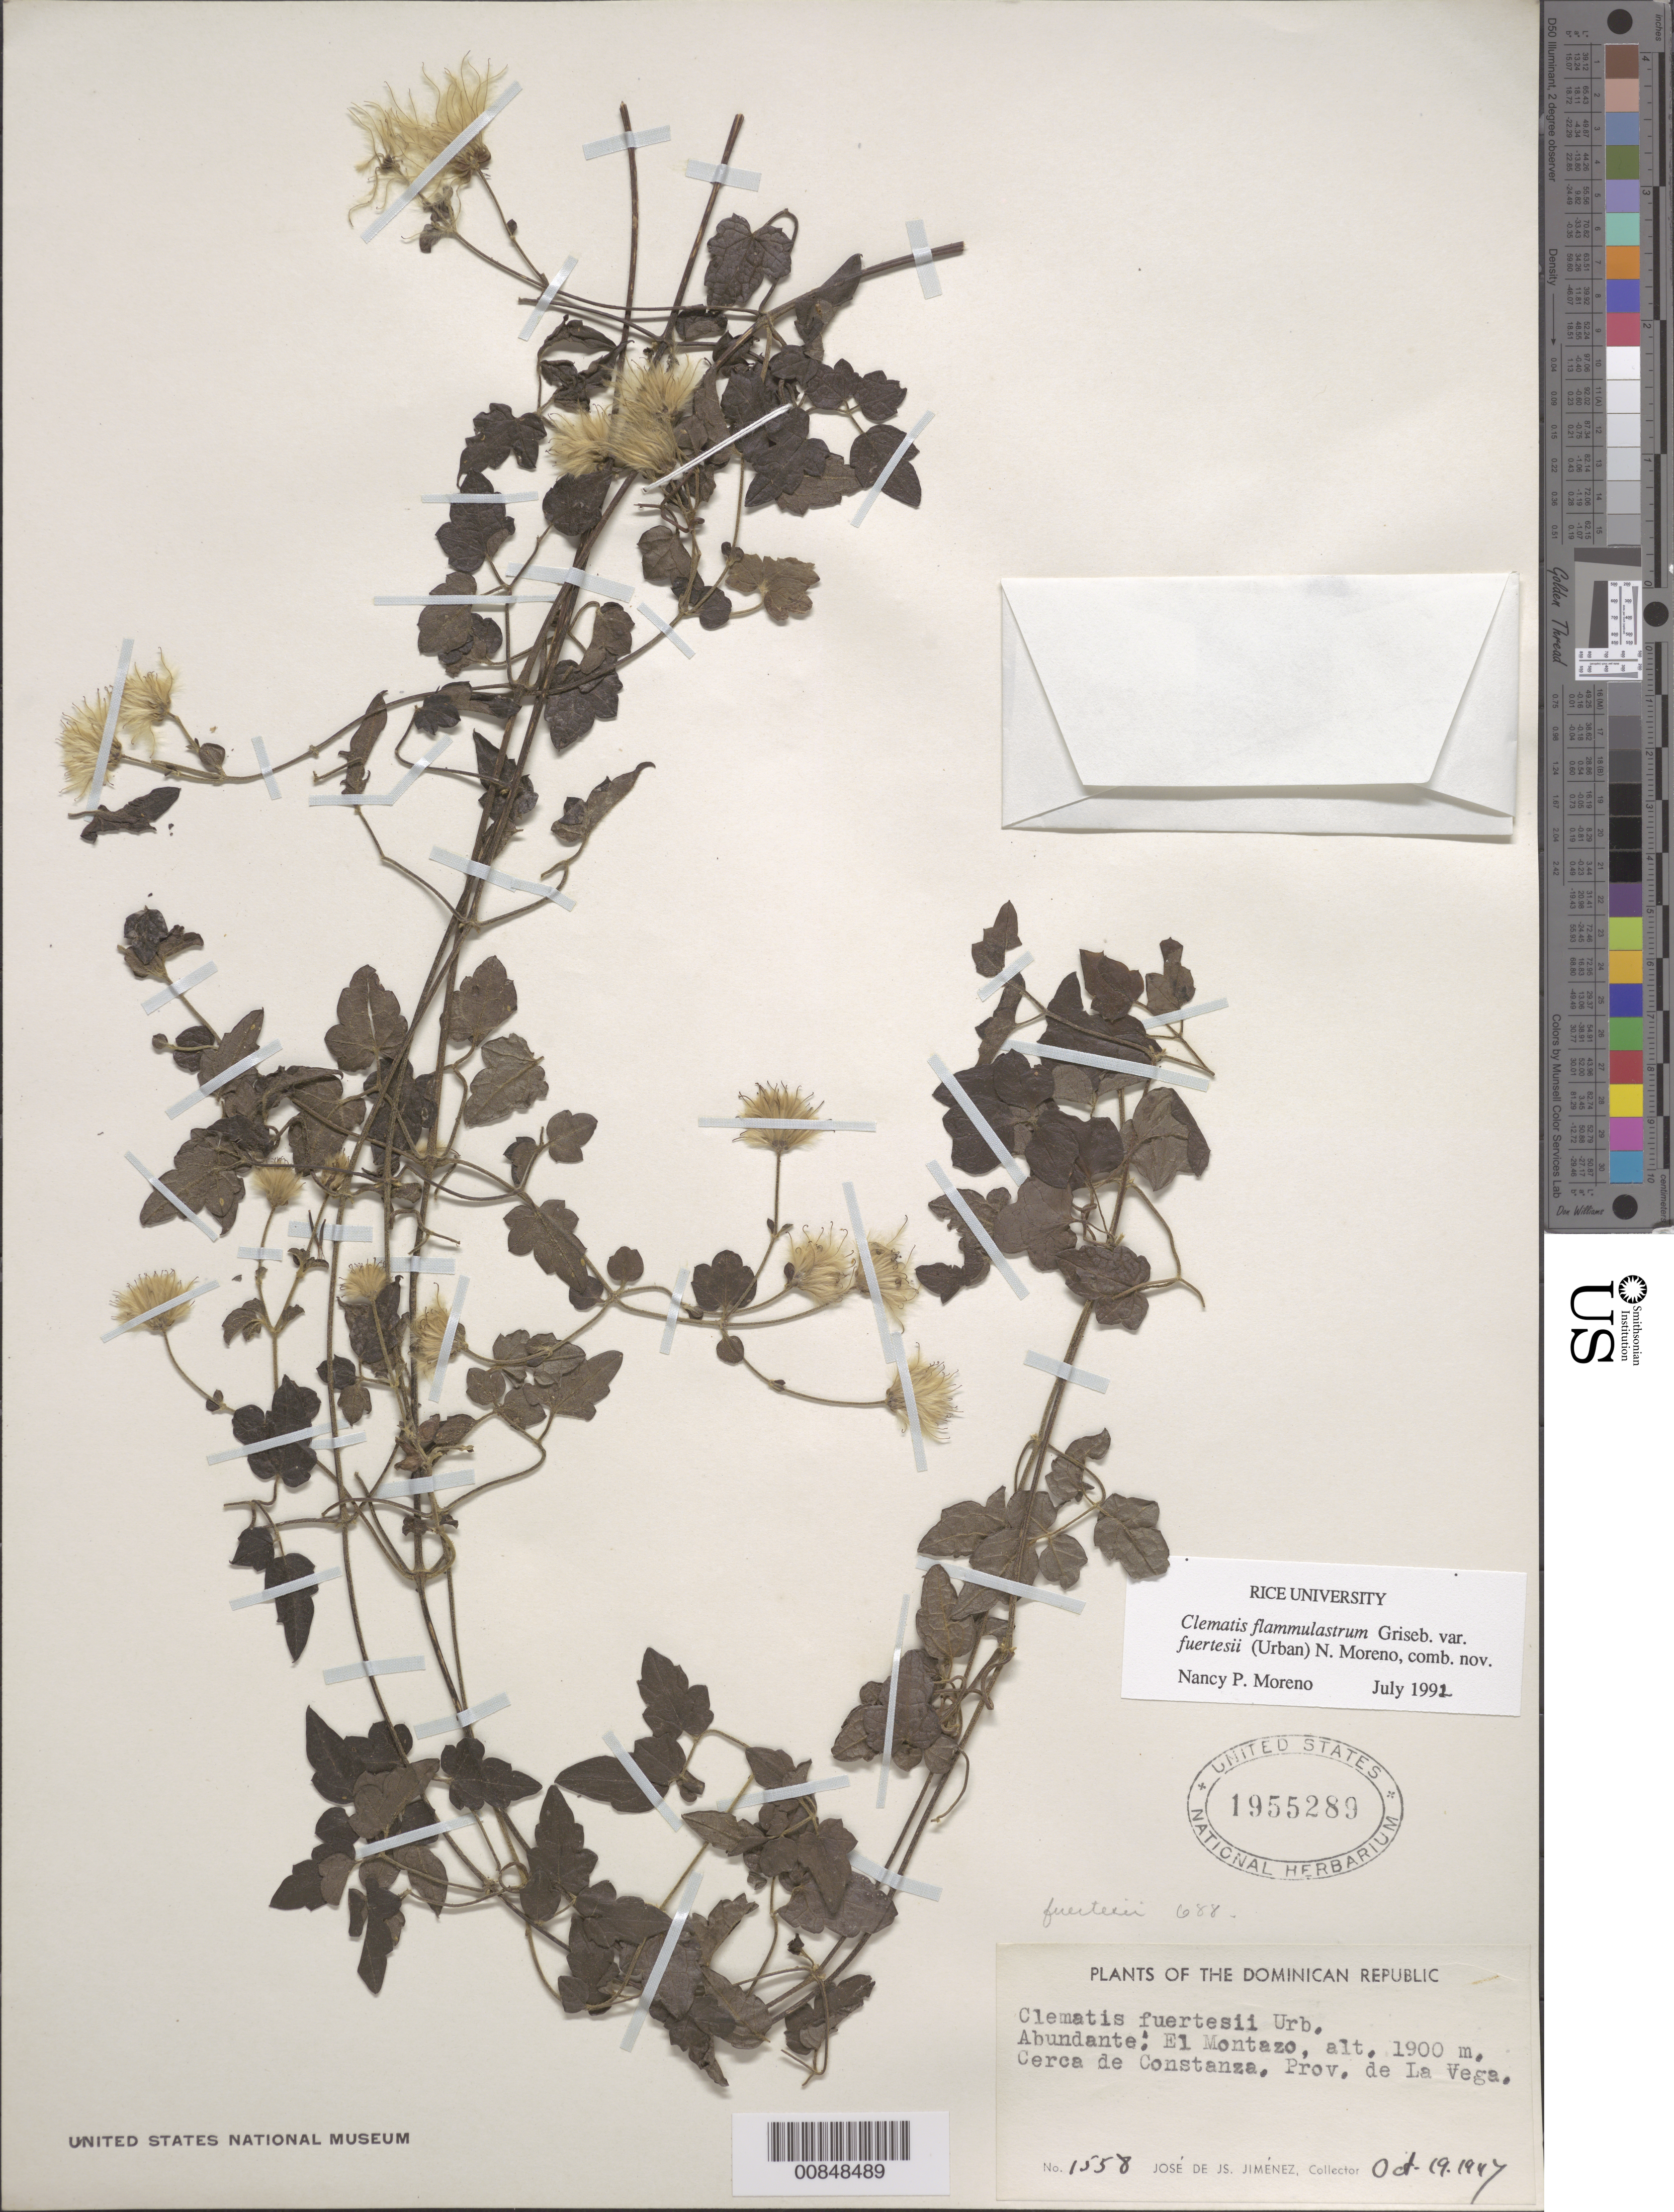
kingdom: Plantae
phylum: Tracheophyta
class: Magnoliopsida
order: Ranunculales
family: Ranunculaceae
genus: Clematis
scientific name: Clematis fuertesii var. fuertesii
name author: Urb.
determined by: Moreno, N. P.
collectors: J. J. Jiménez Almonte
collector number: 1558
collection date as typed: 19 Oct 1947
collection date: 1947-10-19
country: Dominican Republic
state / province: La Vega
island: Hispaniola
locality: El Montazo, cerca de Constanza.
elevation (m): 1900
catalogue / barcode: US 1955289